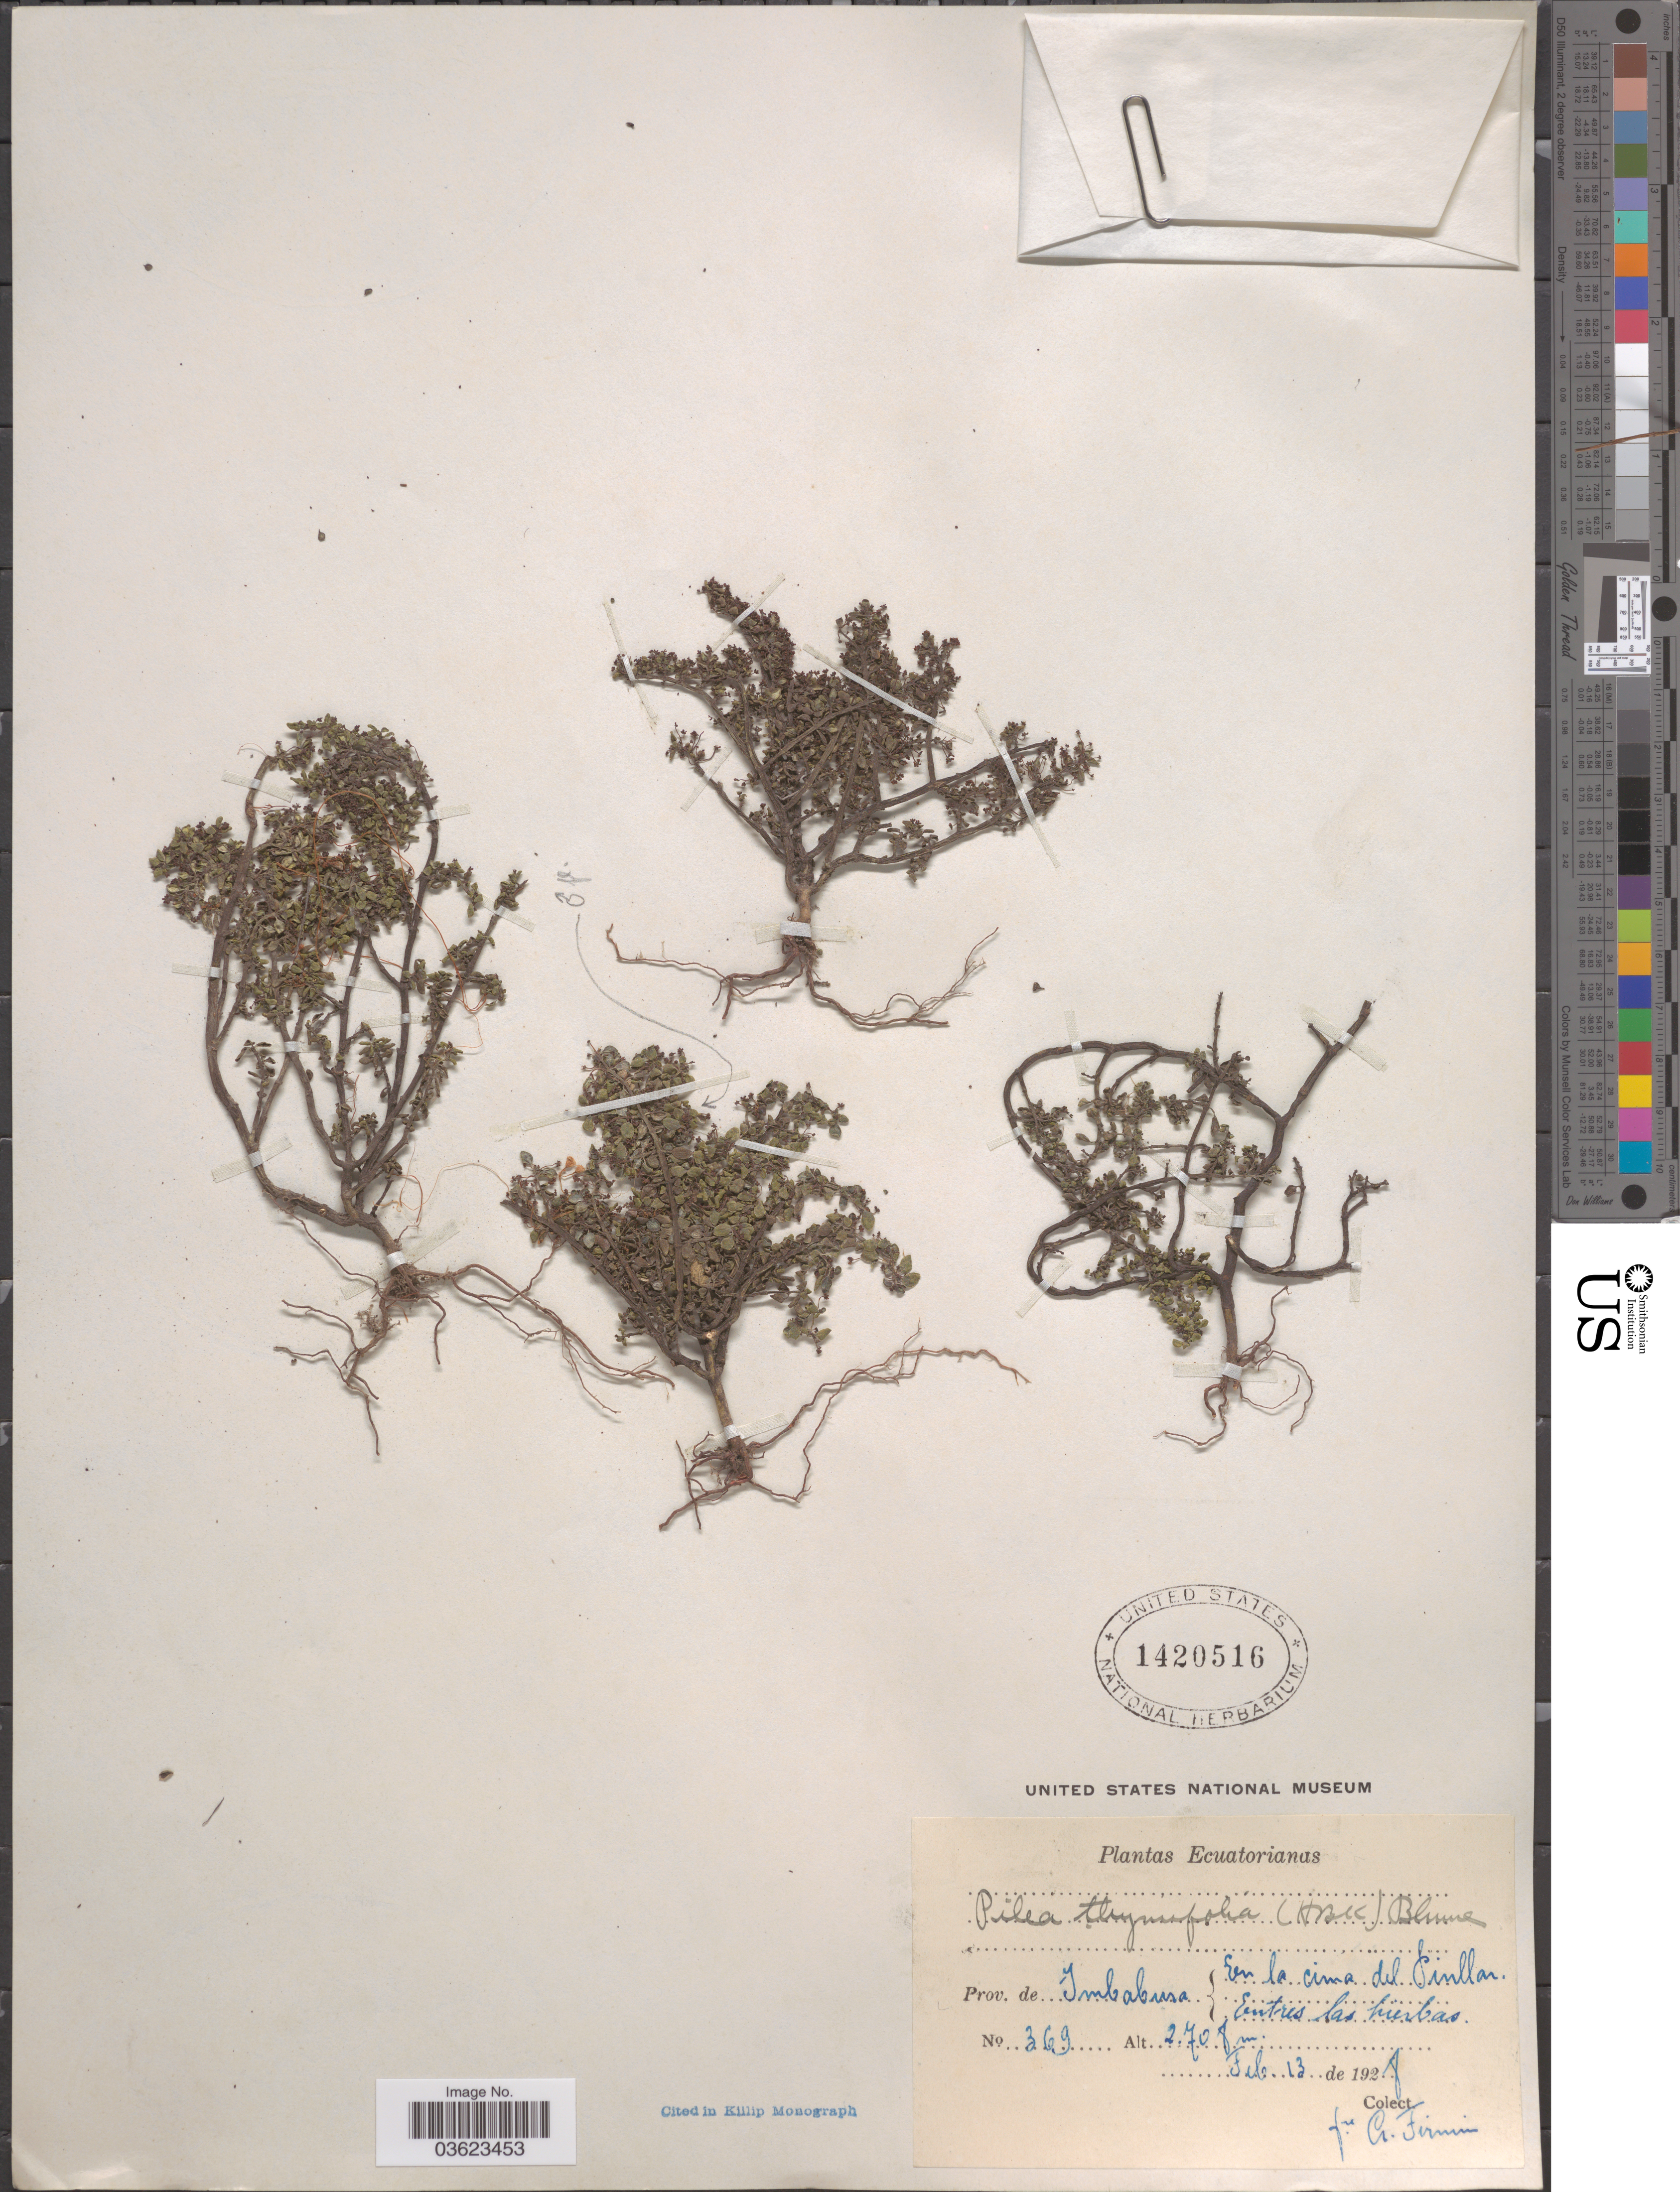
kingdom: Plantae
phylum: Tracheophyta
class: Magnoliopsida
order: Rosales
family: Urticaceae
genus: Pilea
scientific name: Pilea serpyllacea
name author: (Kunth) Liebm.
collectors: F. Firmin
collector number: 369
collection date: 1928-02-13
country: Ecuador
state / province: Imbabura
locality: En la cima del Pinllar. Entres las hierbas.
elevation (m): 2708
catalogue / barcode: US 1420516